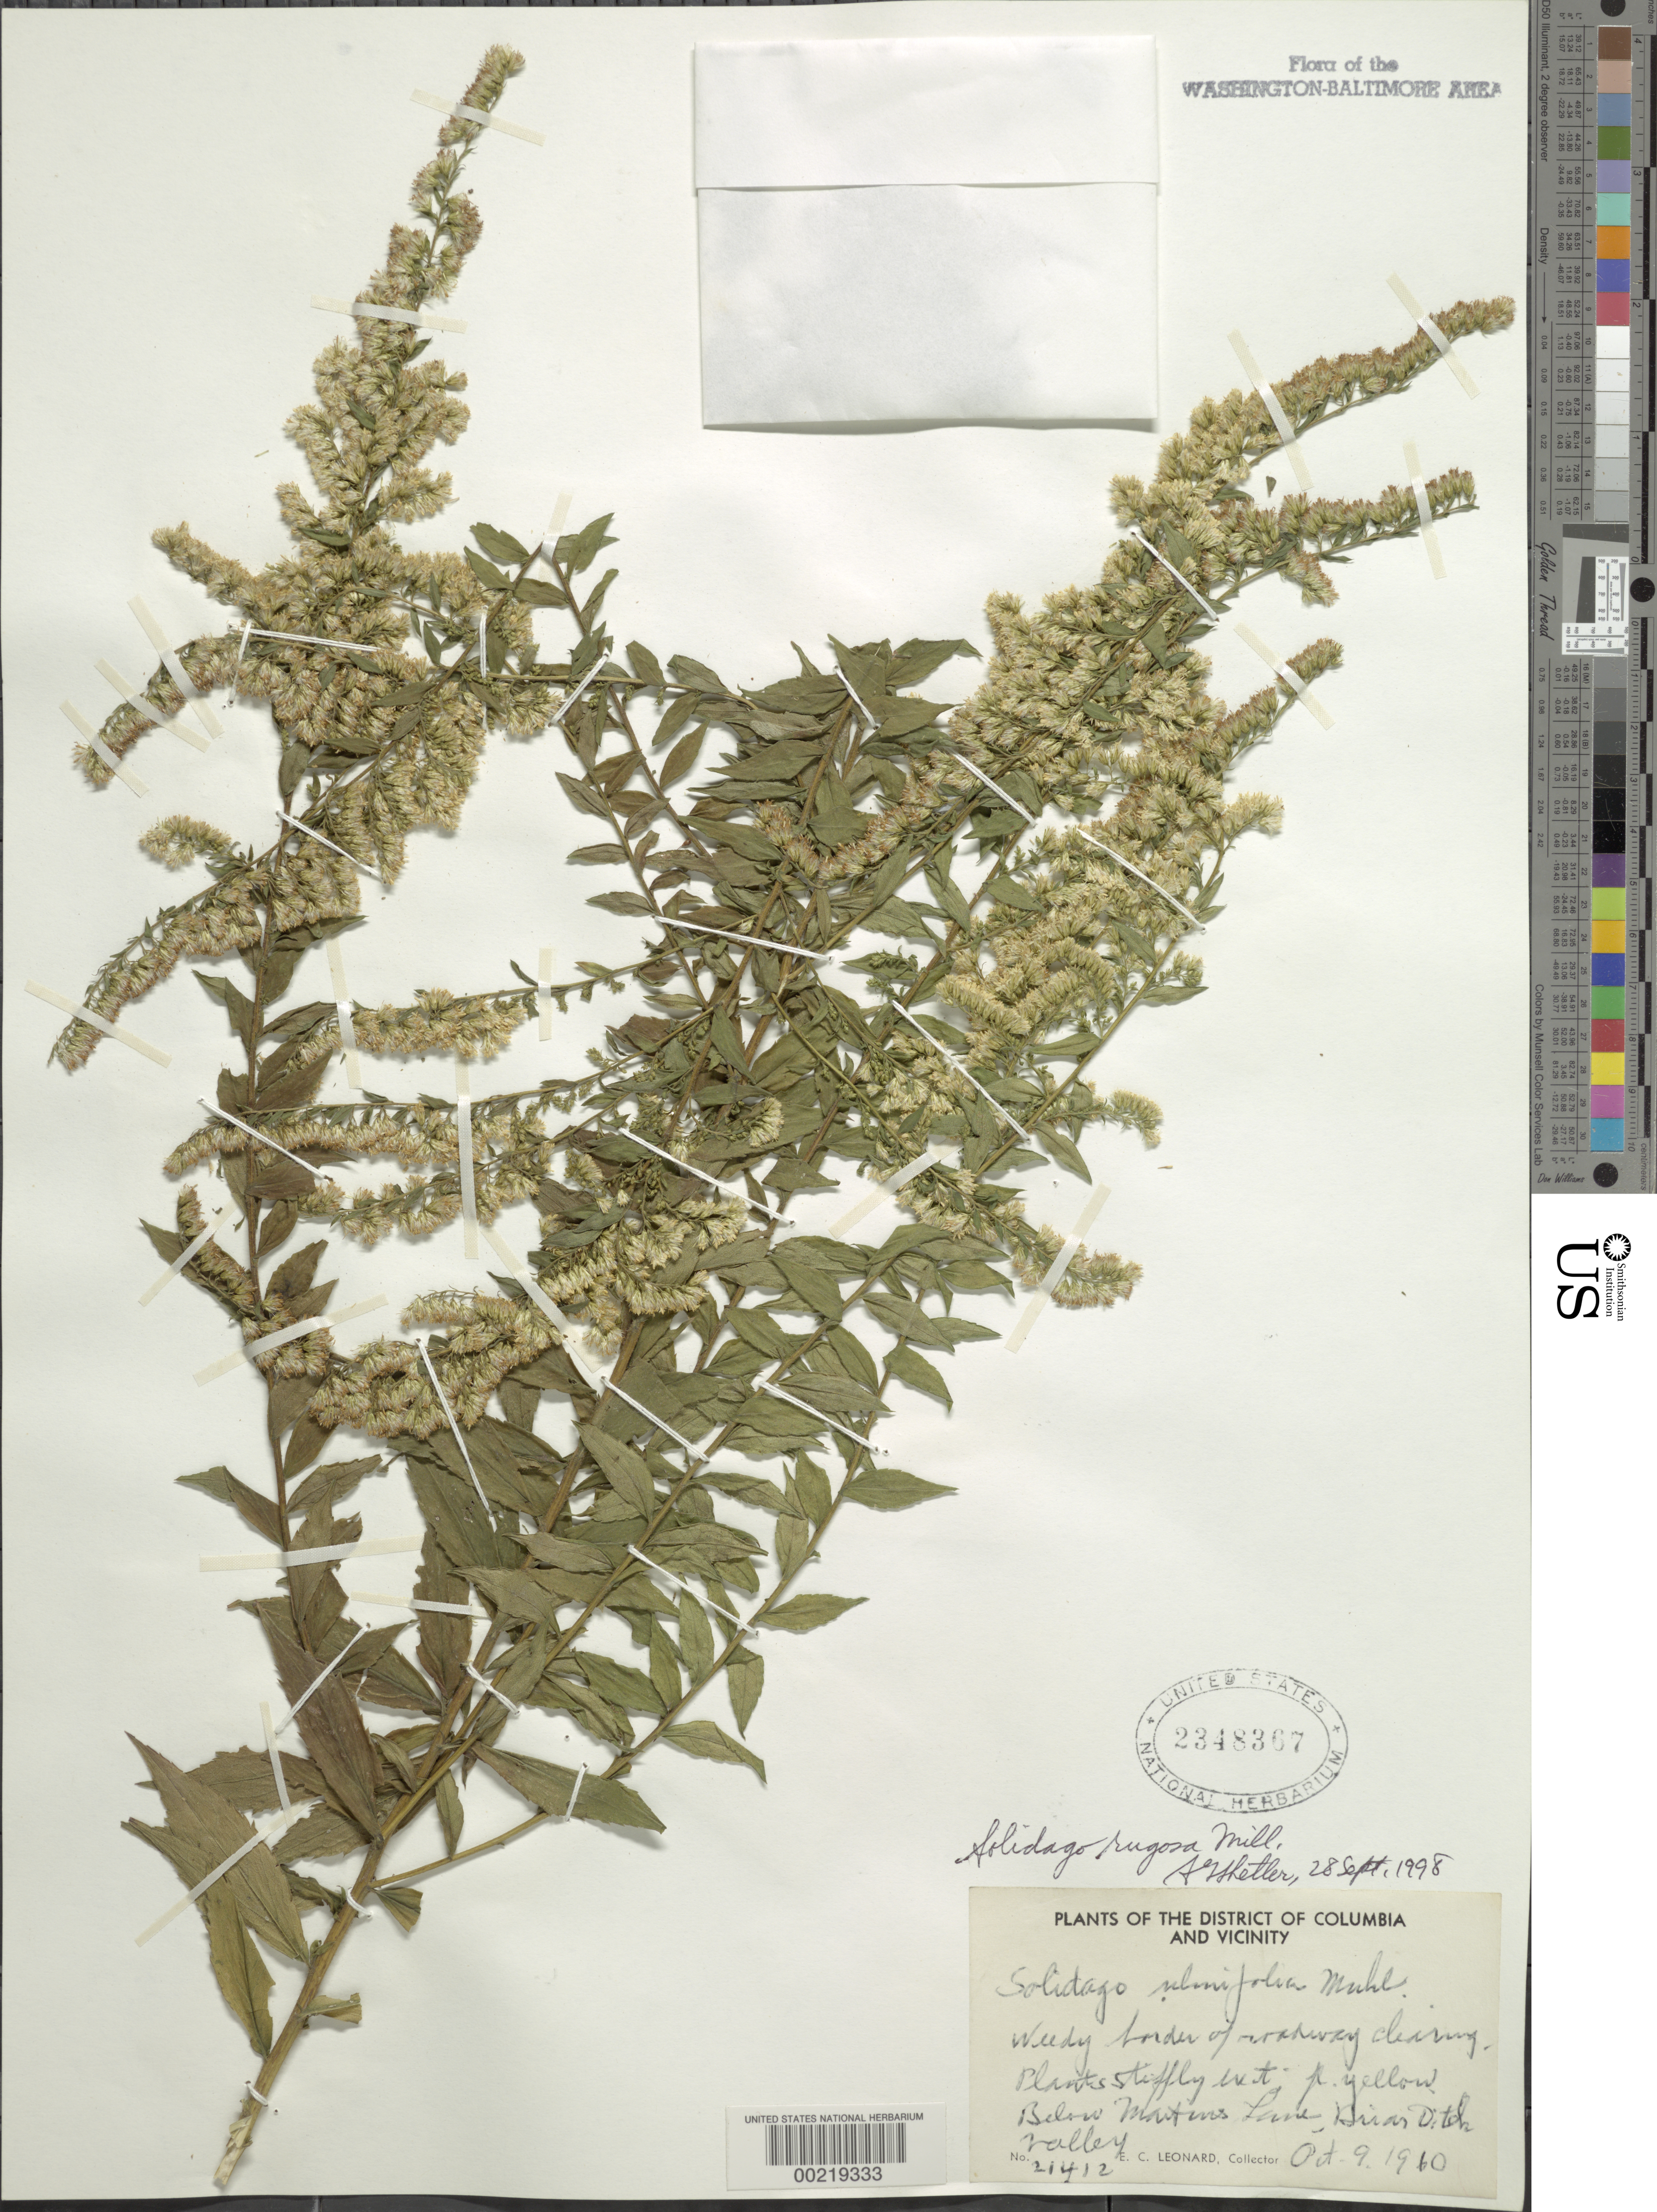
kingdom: Plantae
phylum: Tracheophyta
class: Magnoliopsida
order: Asterales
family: Asteraceae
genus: Solidago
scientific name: Solidago rugosa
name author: Mill.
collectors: E. C. Leonard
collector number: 21412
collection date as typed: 09 Oct 1960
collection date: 1960-10-09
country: United States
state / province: Maryland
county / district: Prince George's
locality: Briar Ditch Valley below Martins Lane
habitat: Weedy roadside clearing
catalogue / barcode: US 2348367